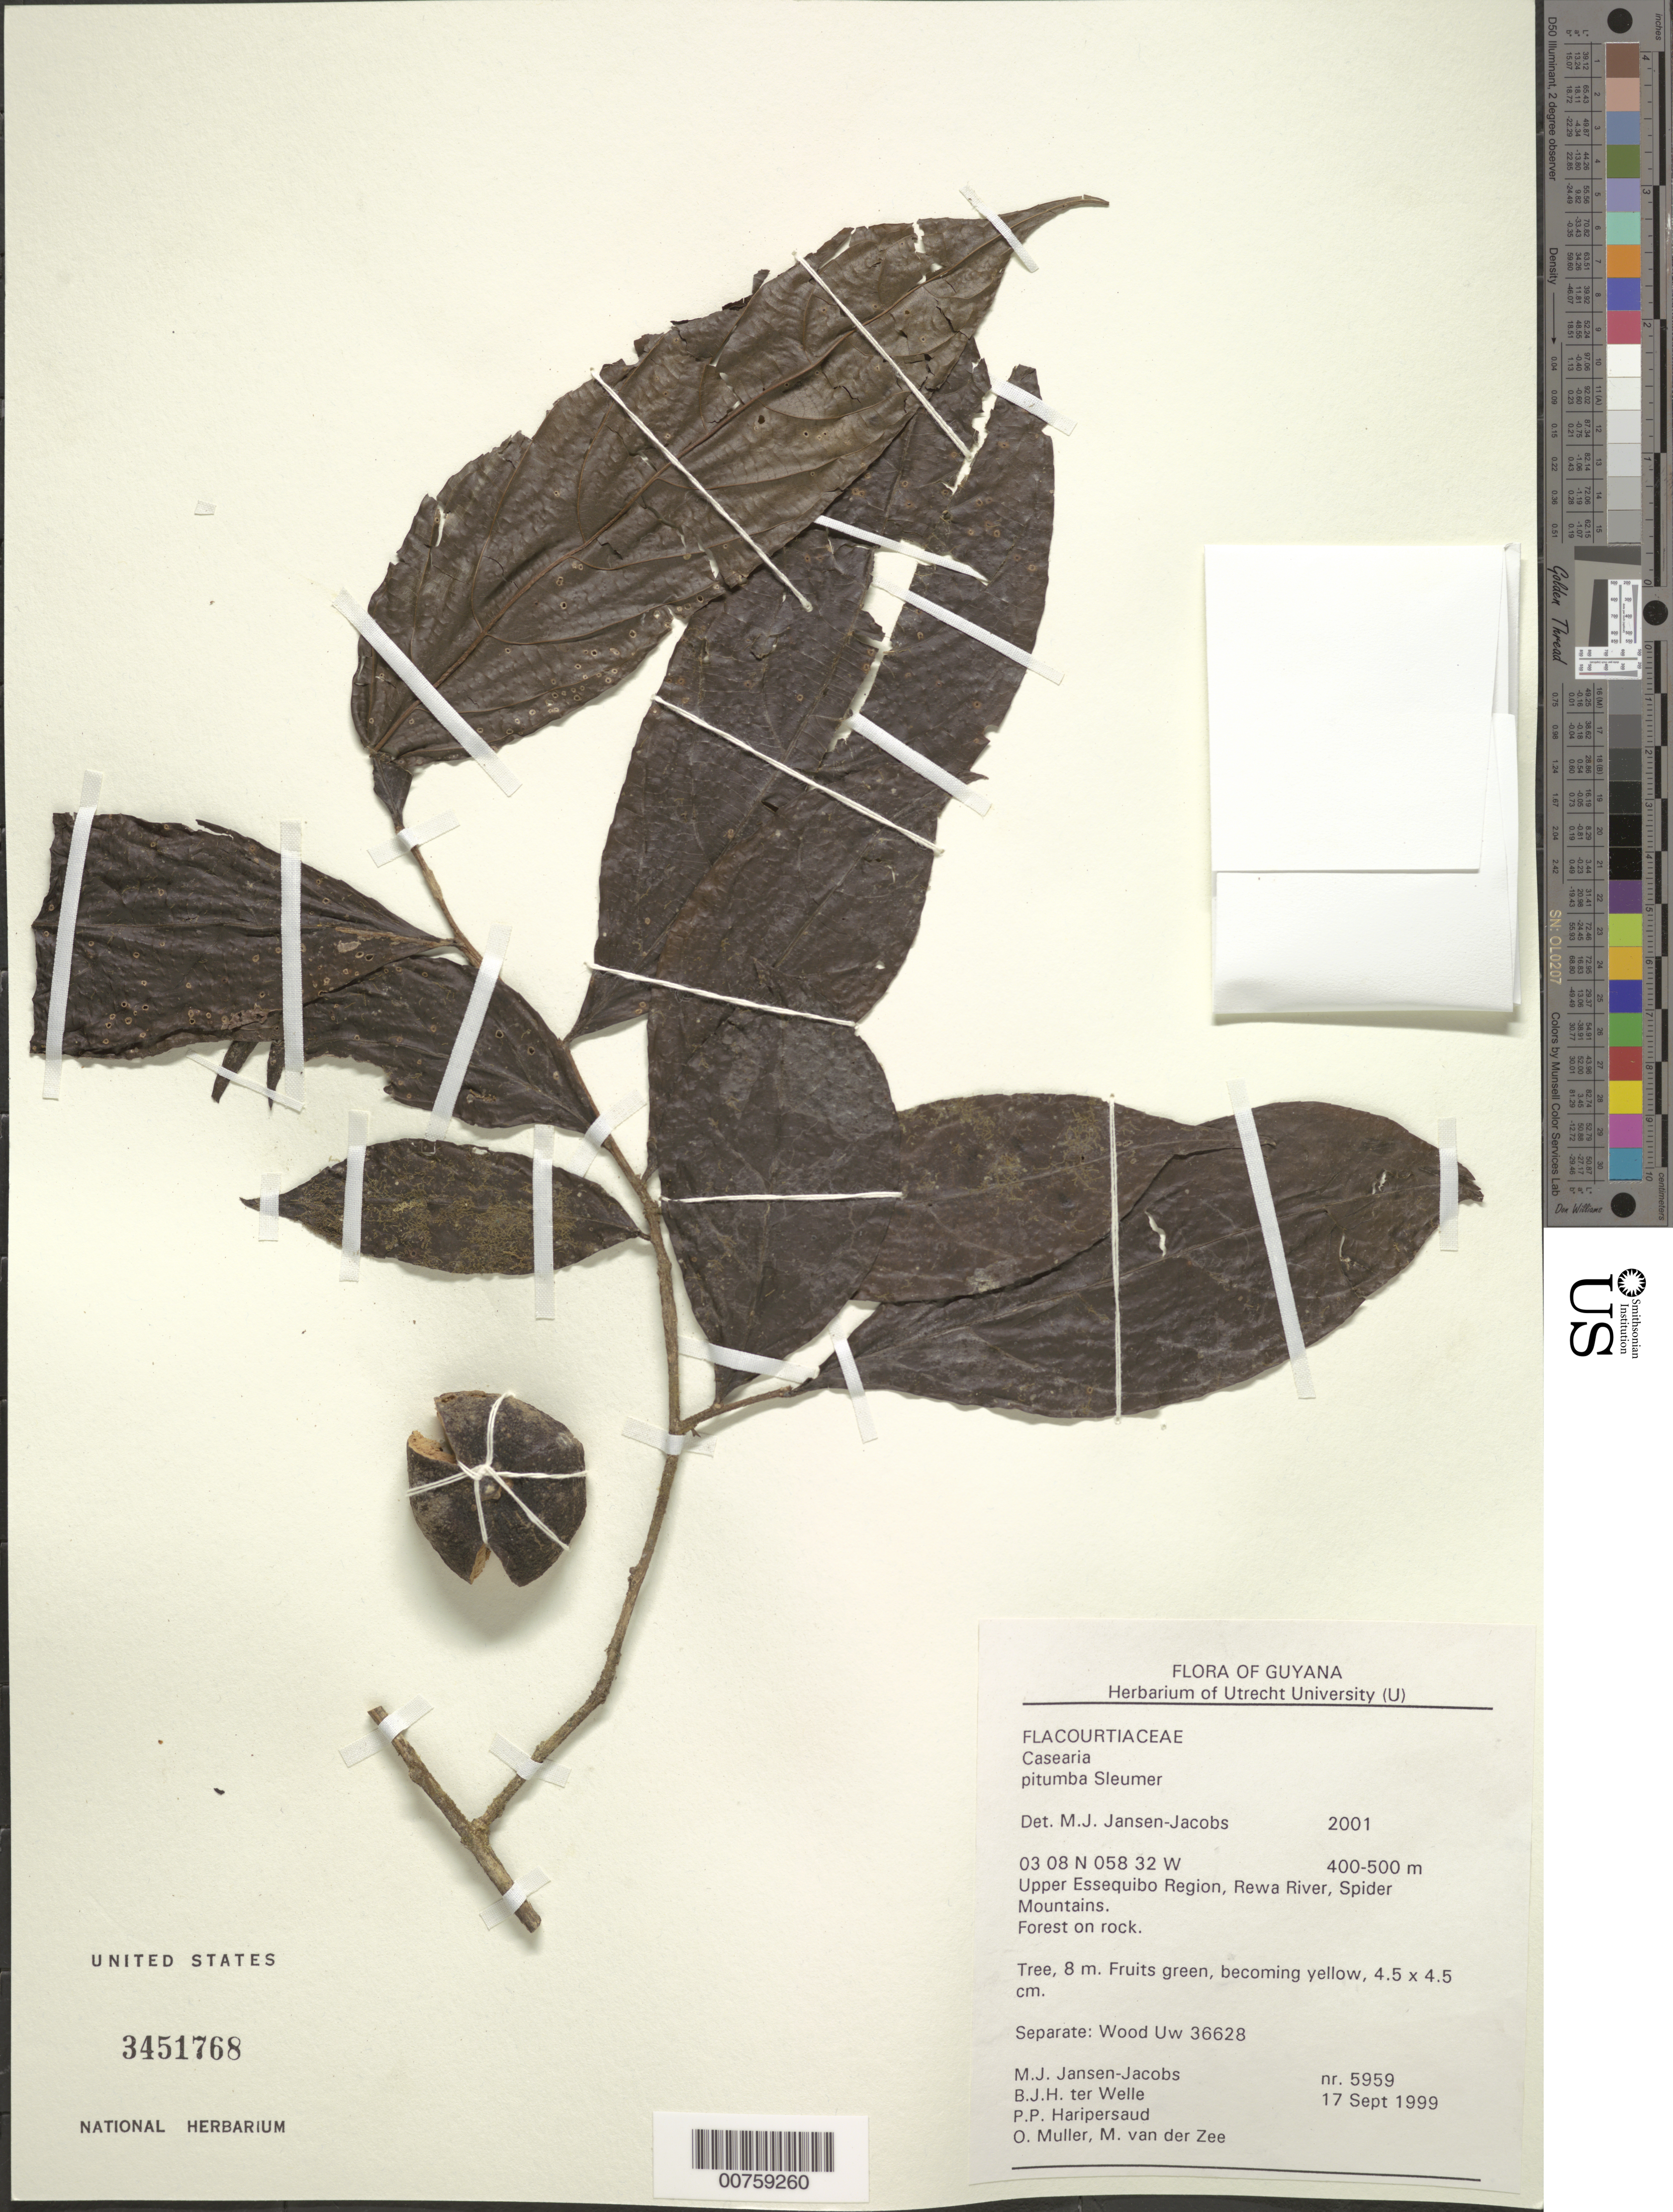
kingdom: Plantae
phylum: Tracheophyta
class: Magnoliopsida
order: Malpighiales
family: Salicaceae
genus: Casearia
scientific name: Casearia pitumba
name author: Sleumer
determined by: Jansen-Jacobs, M. J., (U), Nationaal Herbarium Nederland, Utrecht University branch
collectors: M. J. Jansen-Jacobs, B. Welle, P. Haripersaud, O. Muller & M. van der Zee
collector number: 5959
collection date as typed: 17-Sep-99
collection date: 1999-09-17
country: Guyana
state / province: U. Takutu-U. Essequibo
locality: Rewa River, Spider Mts., Upper Essequibo Region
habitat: Forest on rock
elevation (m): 400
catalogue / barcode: US 3451768